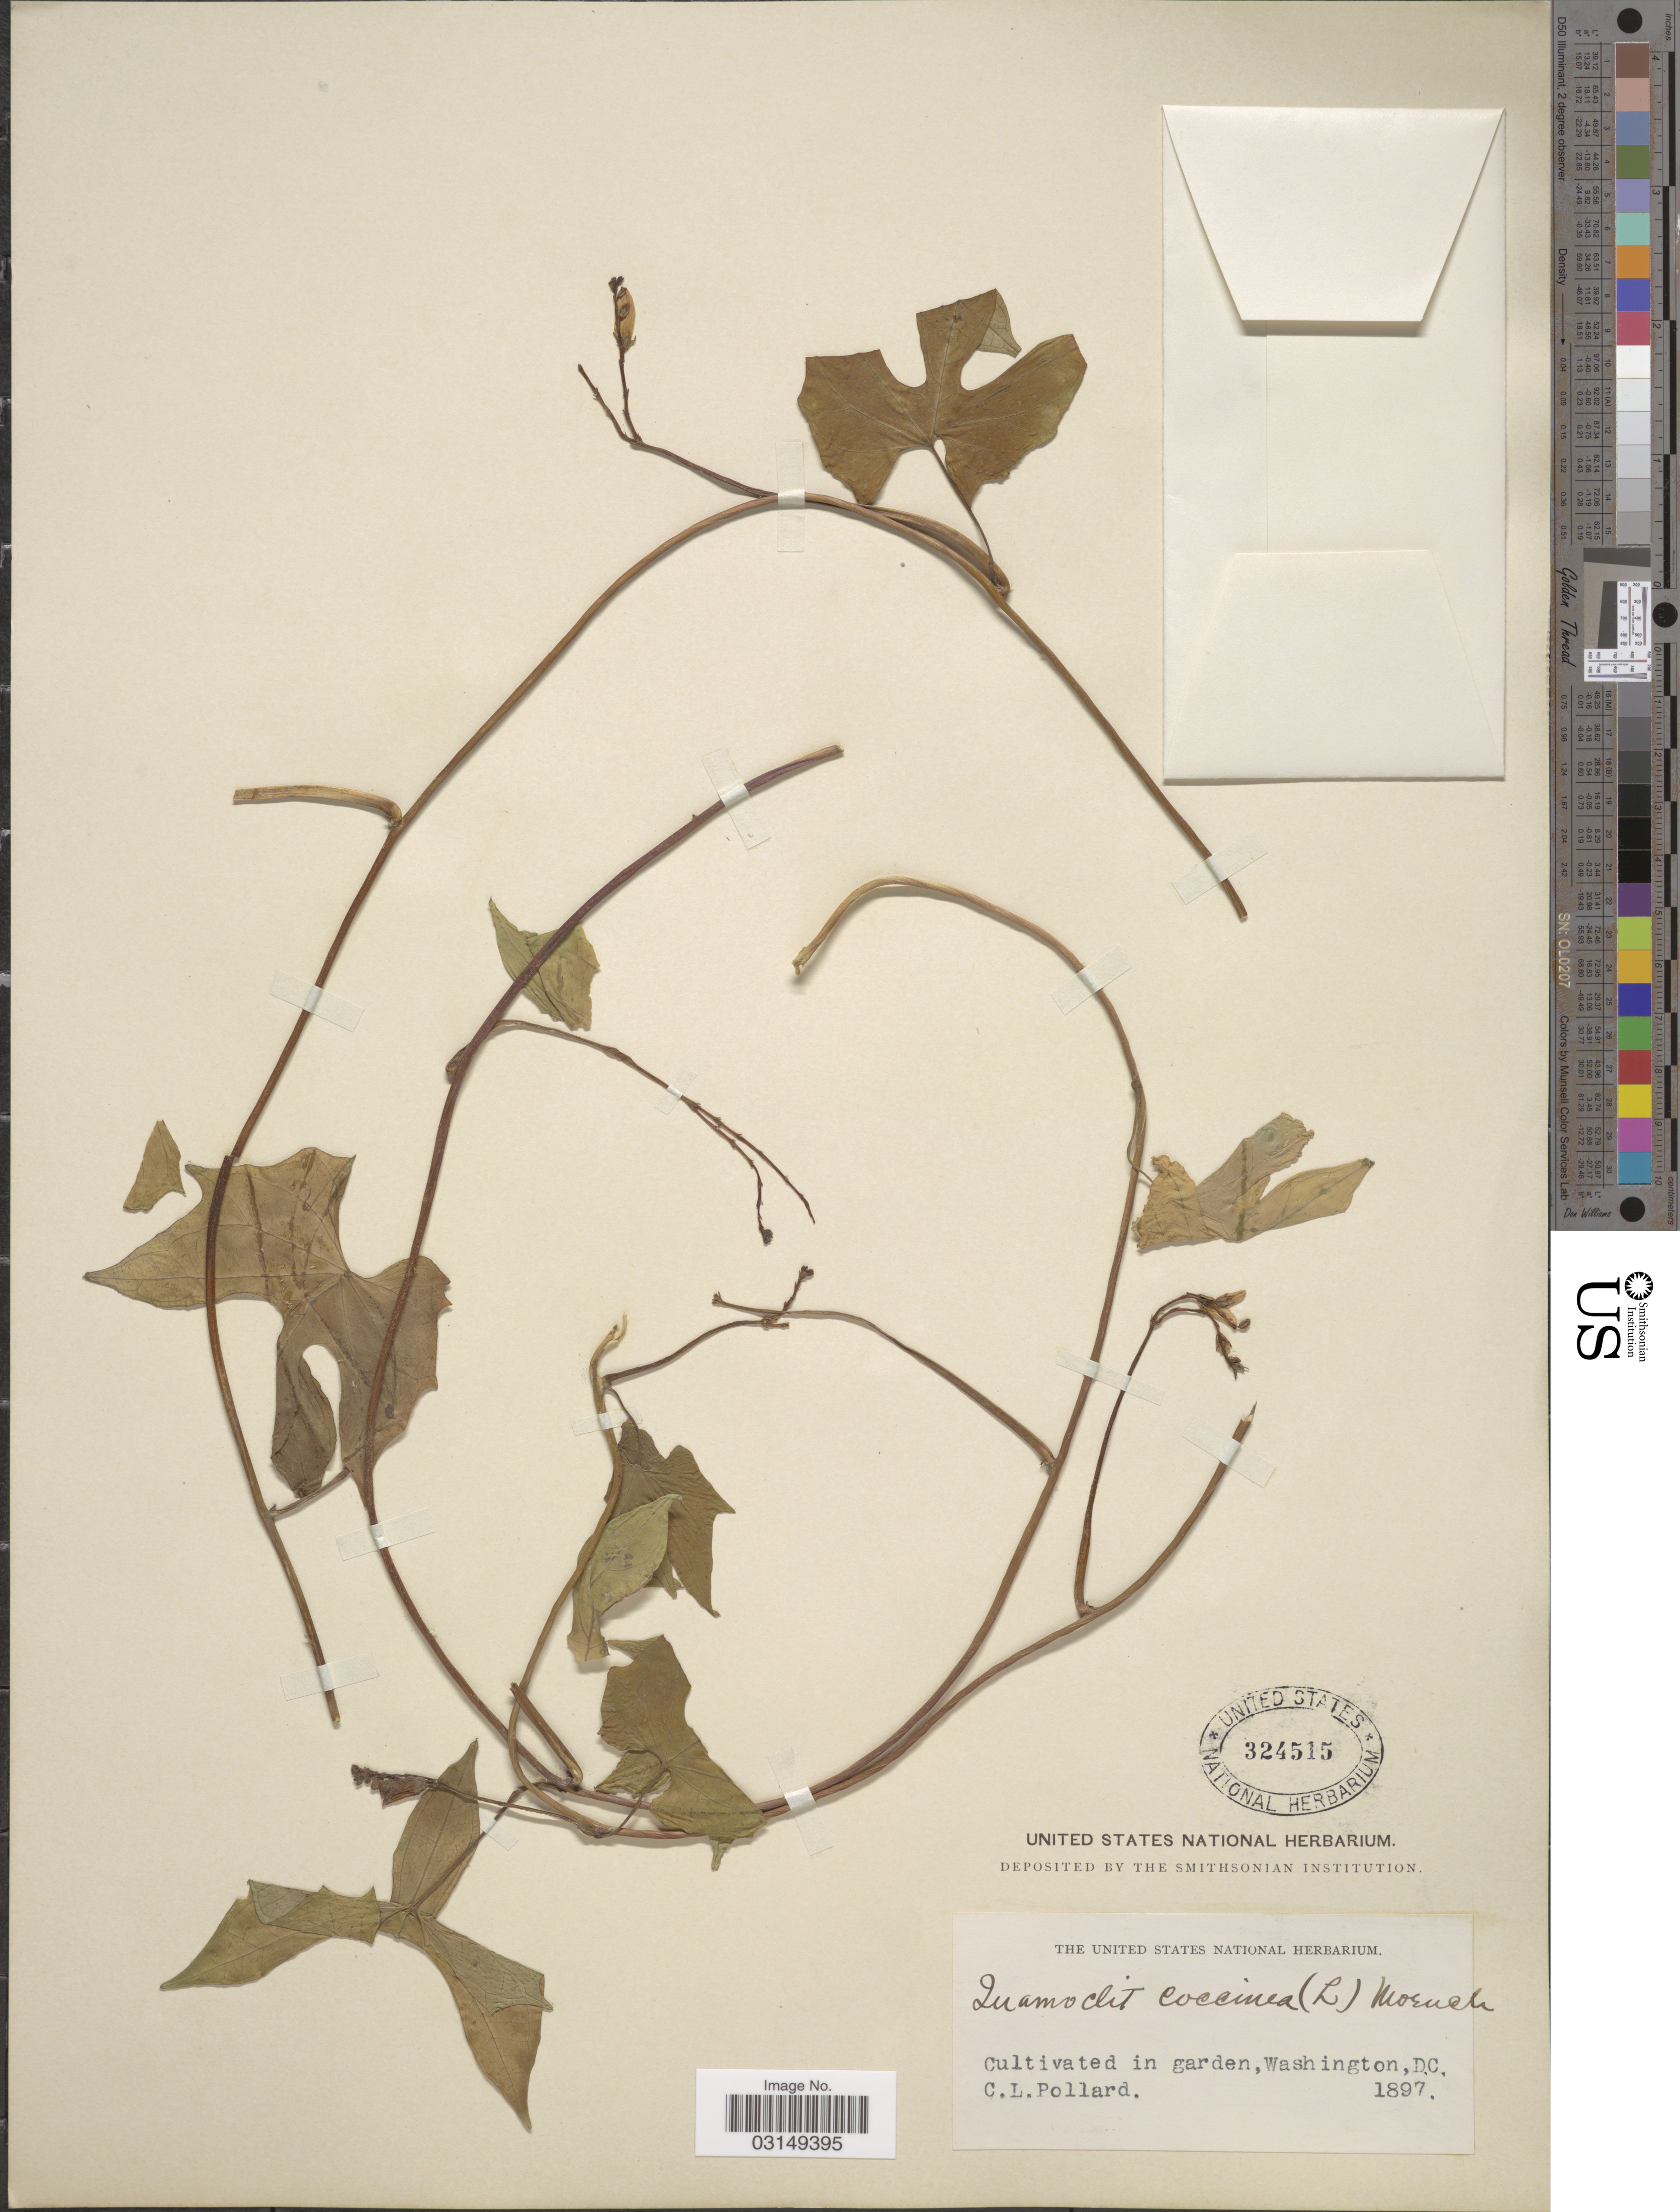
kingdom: Plantae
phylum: Tracheophyta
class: Magnoliopsida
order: Solanales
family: Convolvulaceae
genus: Ipomoea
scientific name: Ipomoea lobata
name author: (Cerv.) Thell.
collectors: C. L. Pollard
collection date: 1897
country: United States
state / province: District of Columbia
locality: Cultivated in garden, Washington, D.C.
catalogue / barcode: US 324515